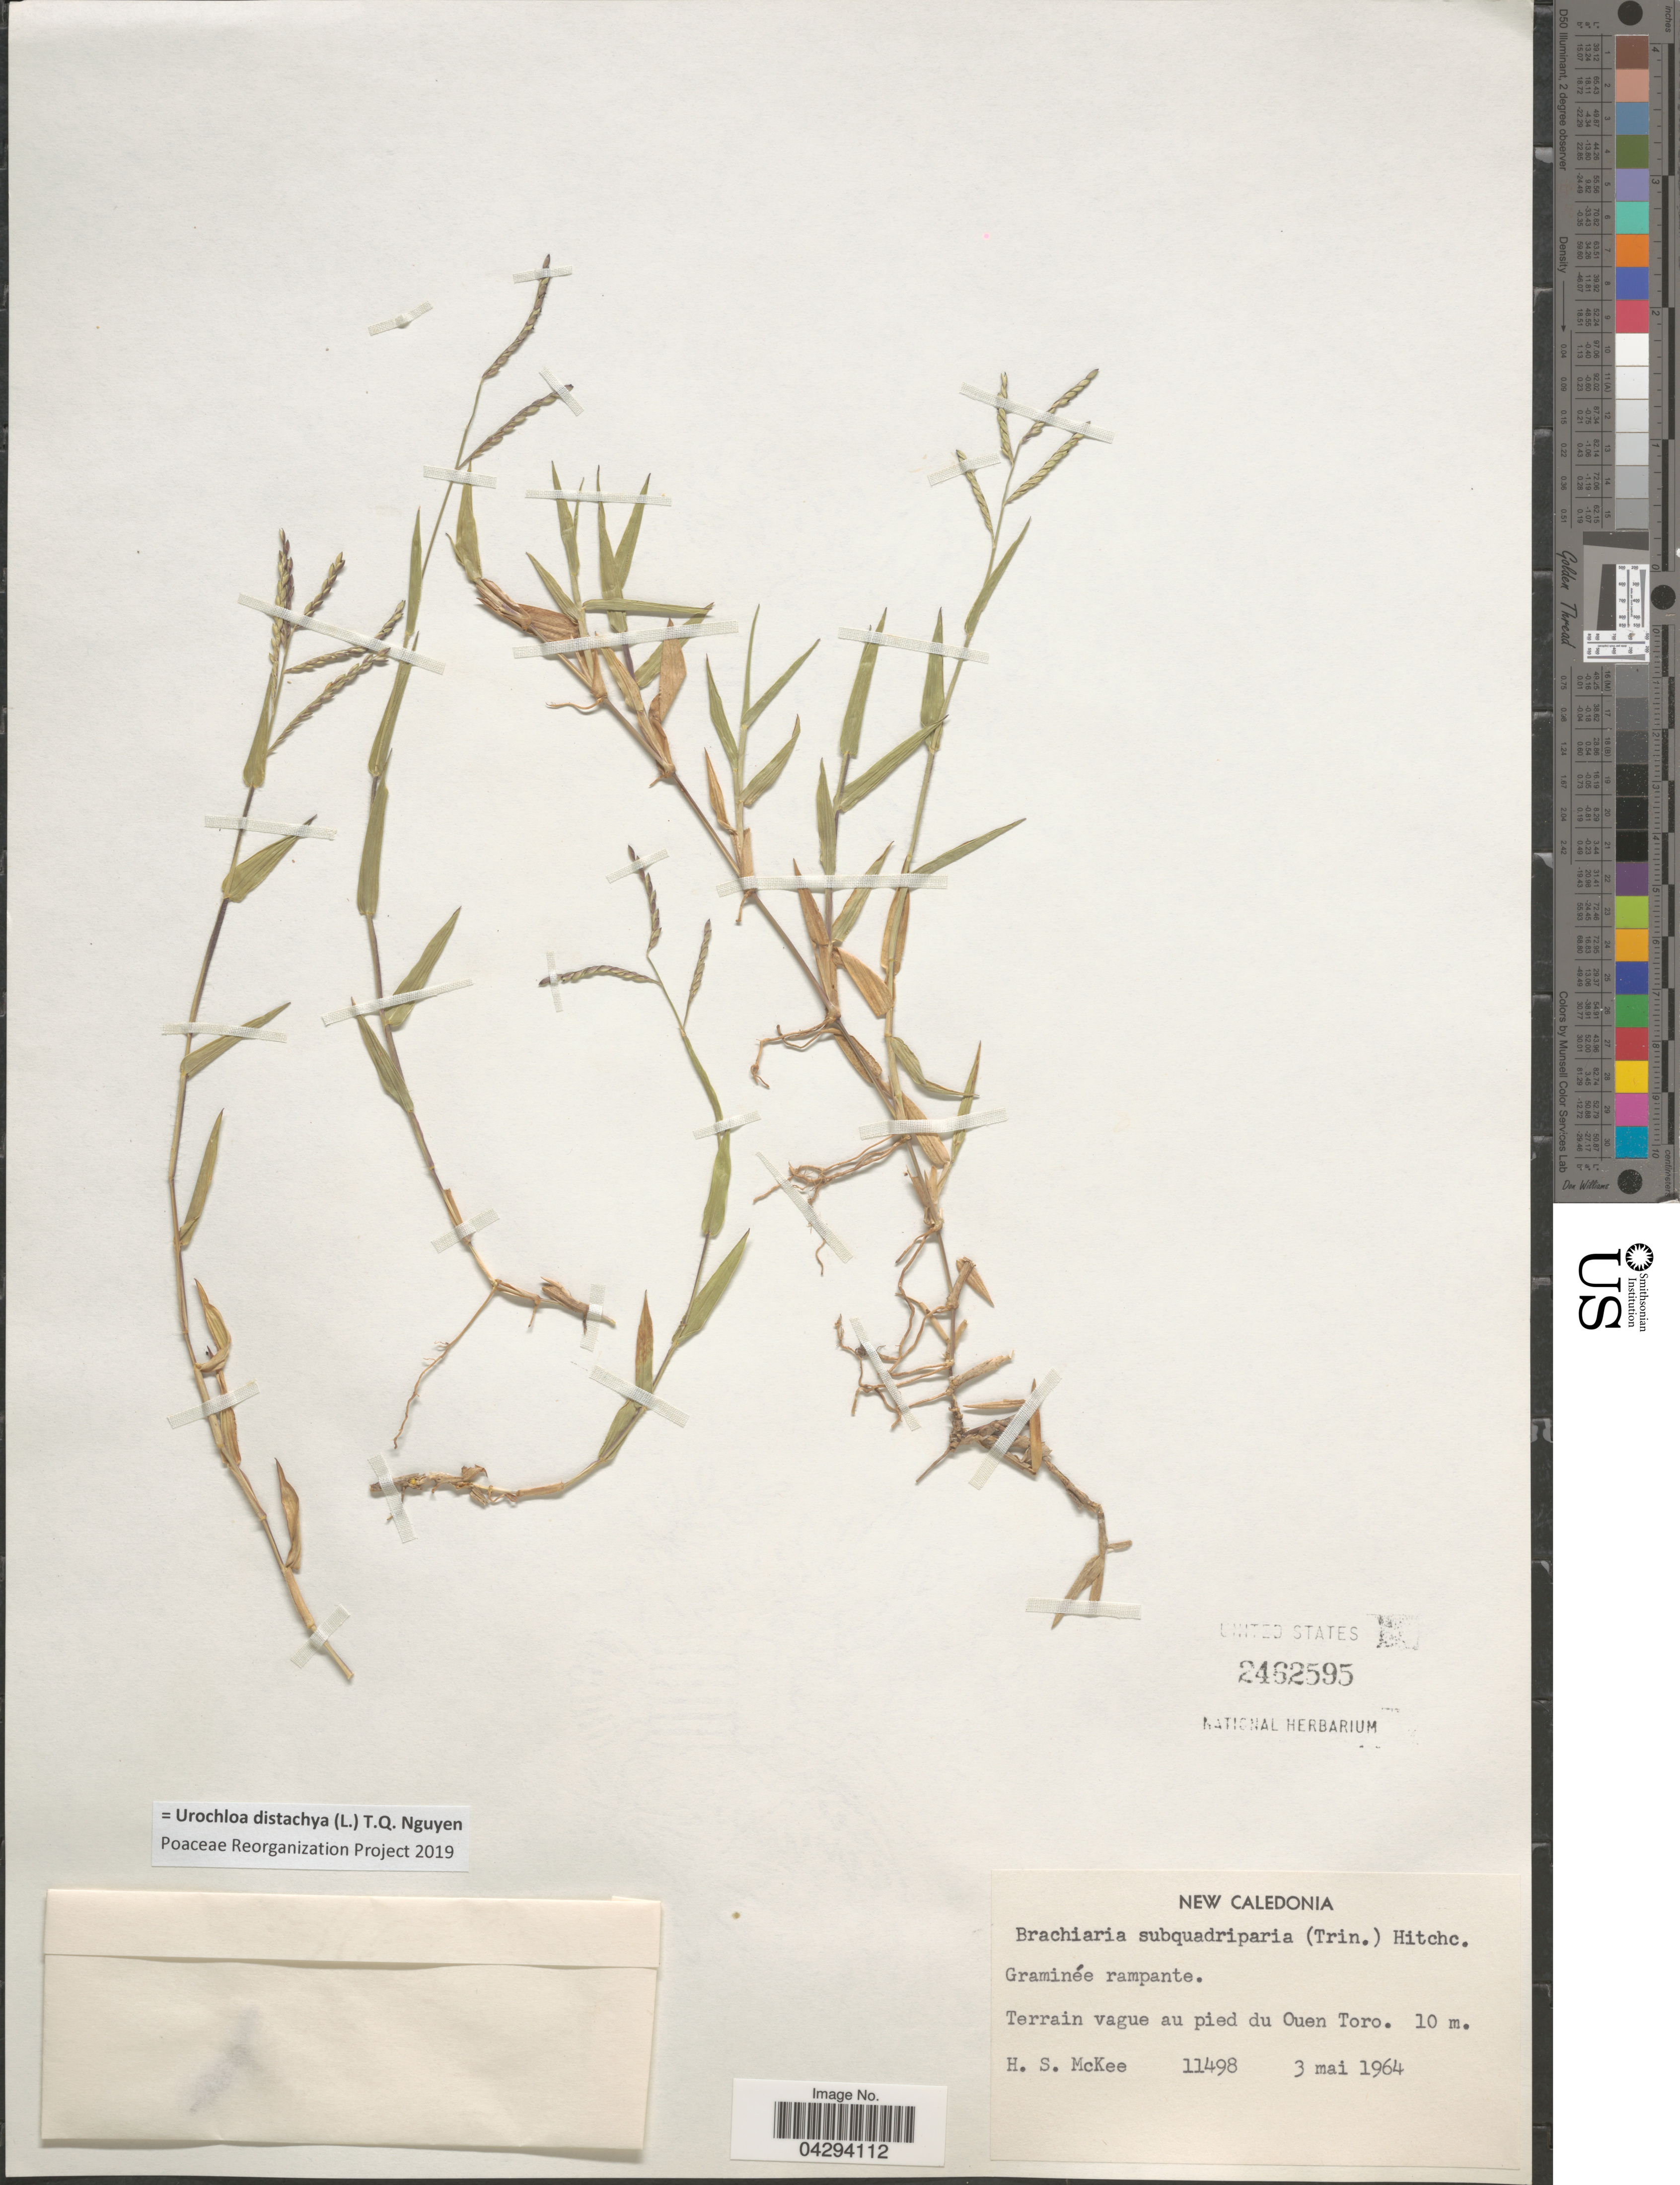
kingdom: Plantae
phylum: Tracheophyta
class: Liliopsida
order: Poales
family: Poaceae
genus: Urochloa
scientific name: Urochloa distachya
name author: (L.) T.Q. Nguyen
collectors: H. S. McKee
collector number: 11498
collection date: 1964-05-03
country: New Caledonia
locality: Terrain vague au pied du Ouen Toro.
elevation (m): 10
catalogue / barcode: US 2462595